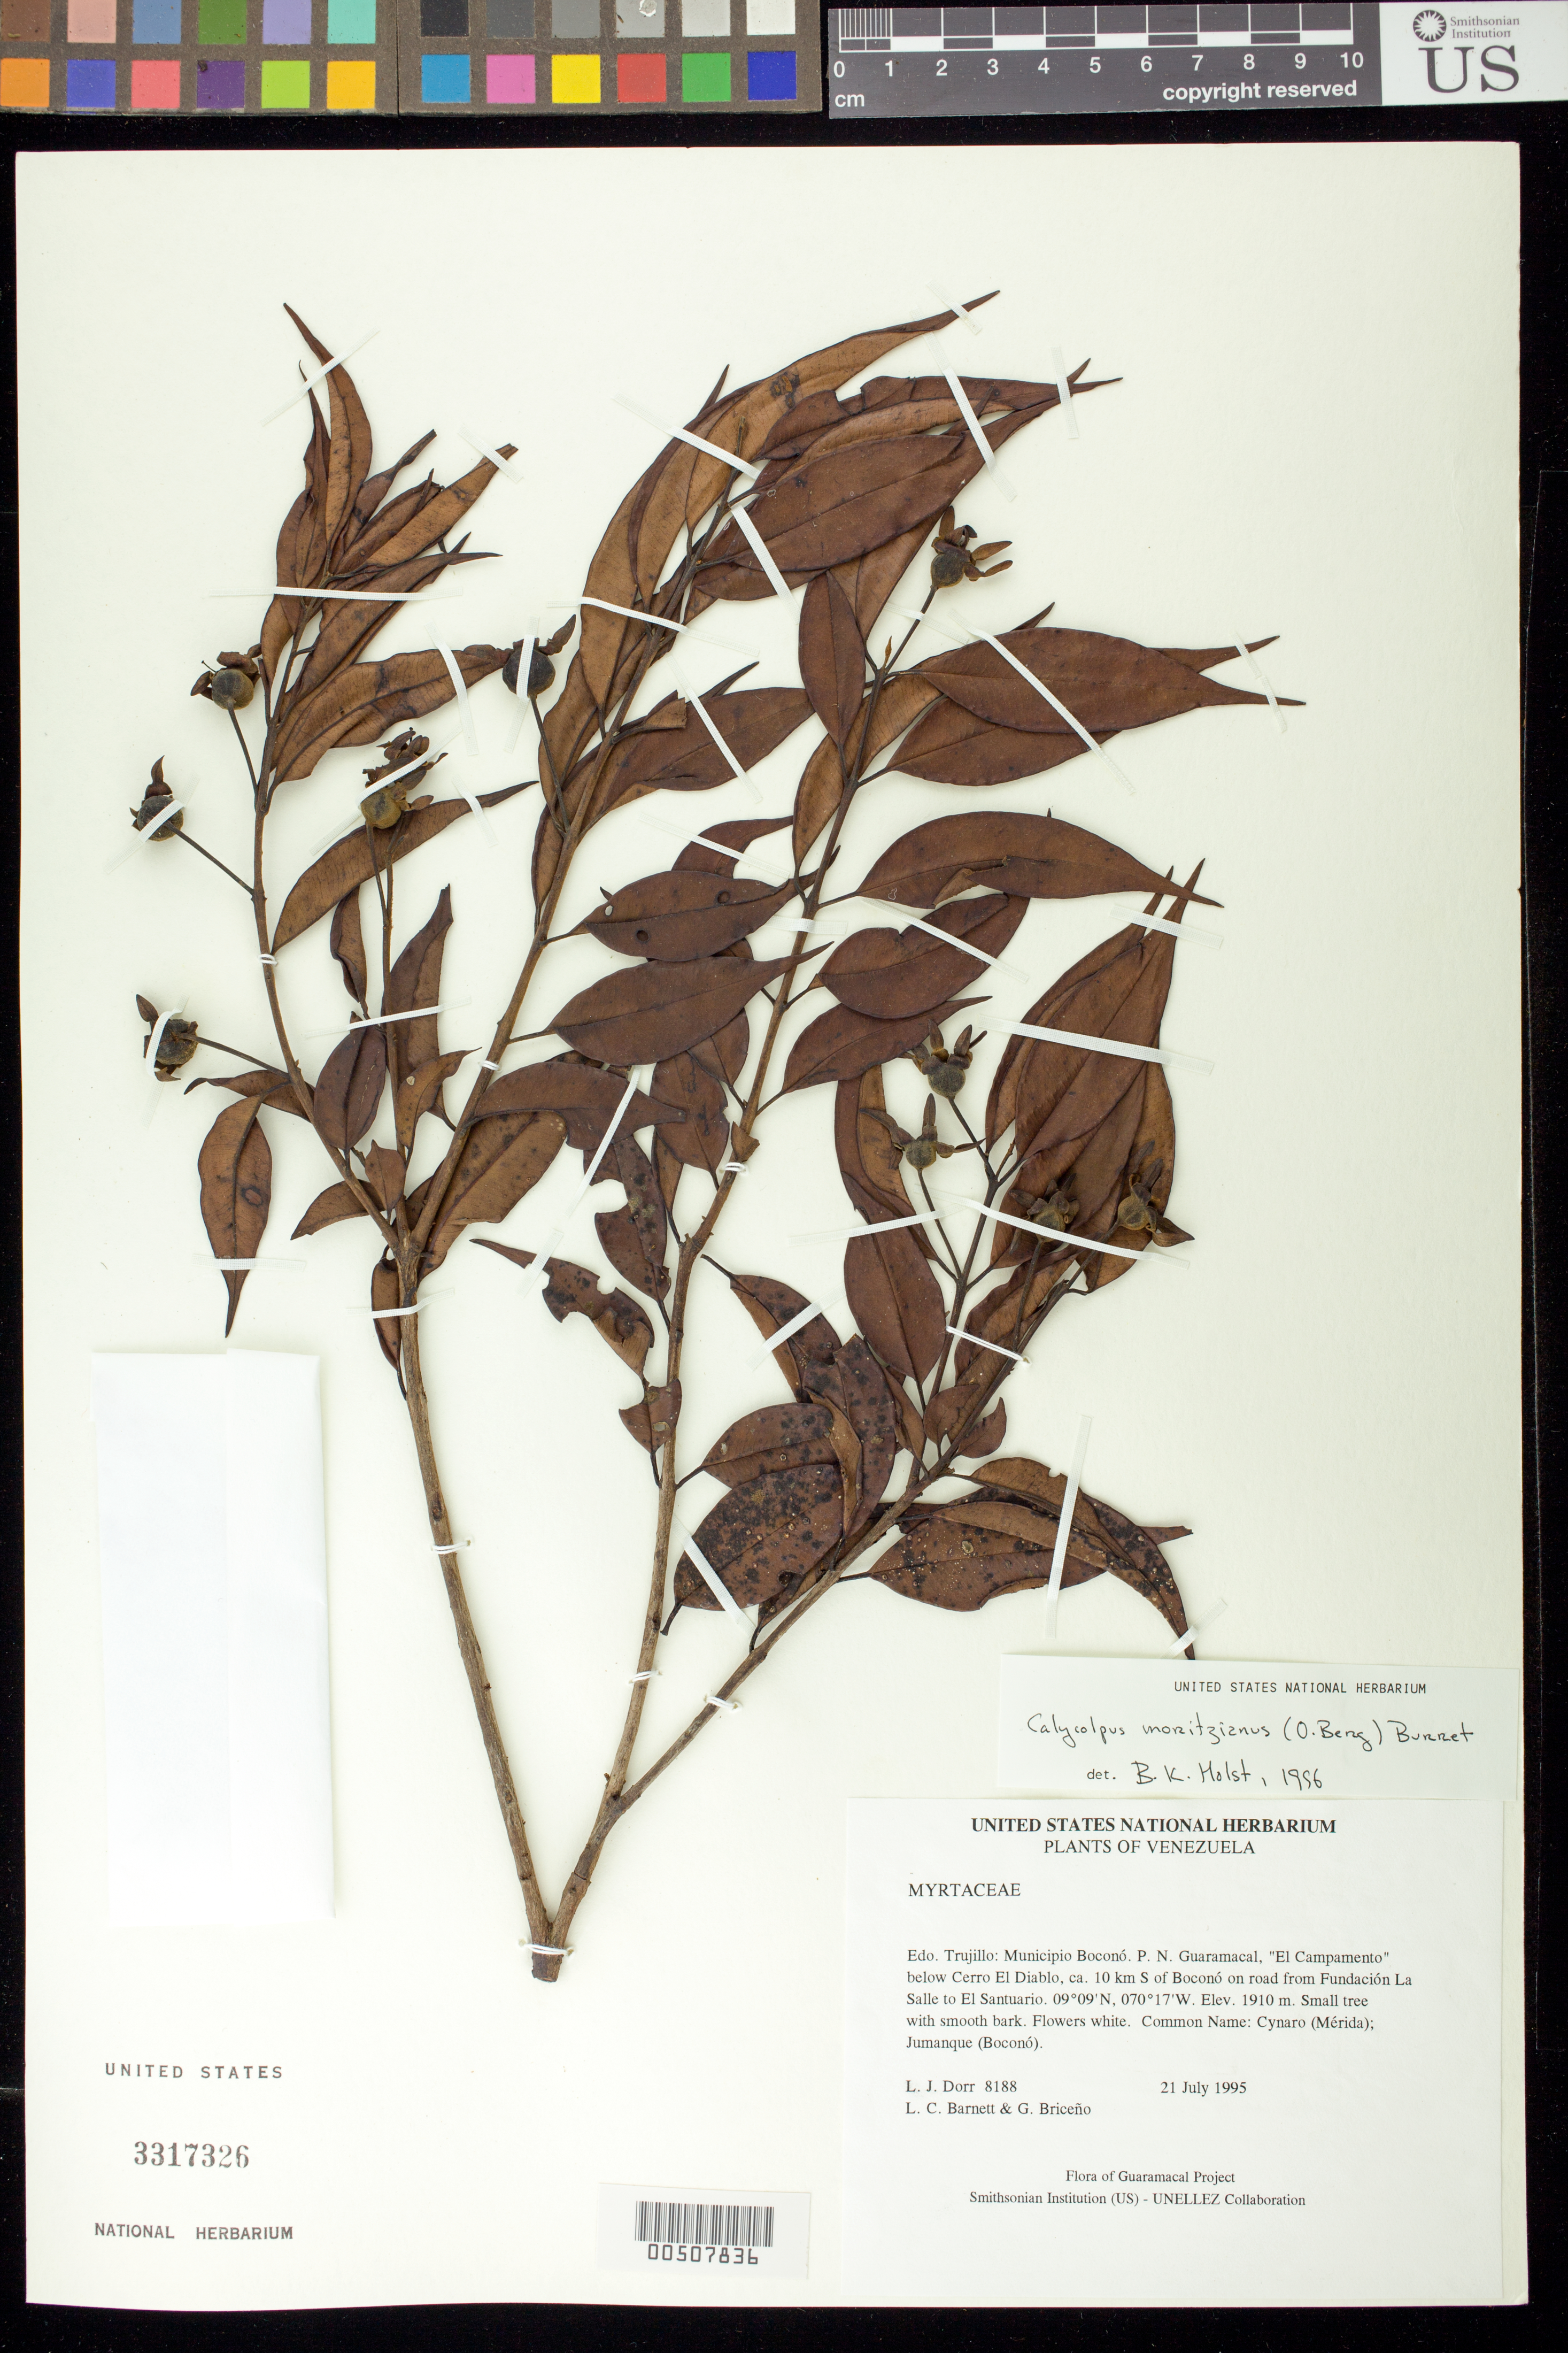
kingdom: Plantae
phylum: Tracheophyta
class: Magnoliopsida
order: Myrtales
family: Myrtaceae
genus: Calycolpus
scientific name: Calycolpus moritzianus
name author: (O. Berg) Burret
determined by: Holst, Bruce K.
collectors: L. J. Dorr, L. C. Barnett & G. Briceño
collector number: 8188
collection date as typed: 21 Jul 1995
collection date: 1995-07-21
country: Venezuela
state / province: Trujillo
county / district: Boconó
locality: Parque Nacional Guaramacal, "El Campamento" below Cerro El Diablo, ca. 10 km S of Boconó on road from Fundación La Salle to El Santuario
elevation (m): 1910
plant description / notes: Common name: Cynaro; Common name language: Mérida; Common name: Jumanque; Common name language: Boconó; PORT, SEL, US, VEN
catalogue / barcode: US 3317326